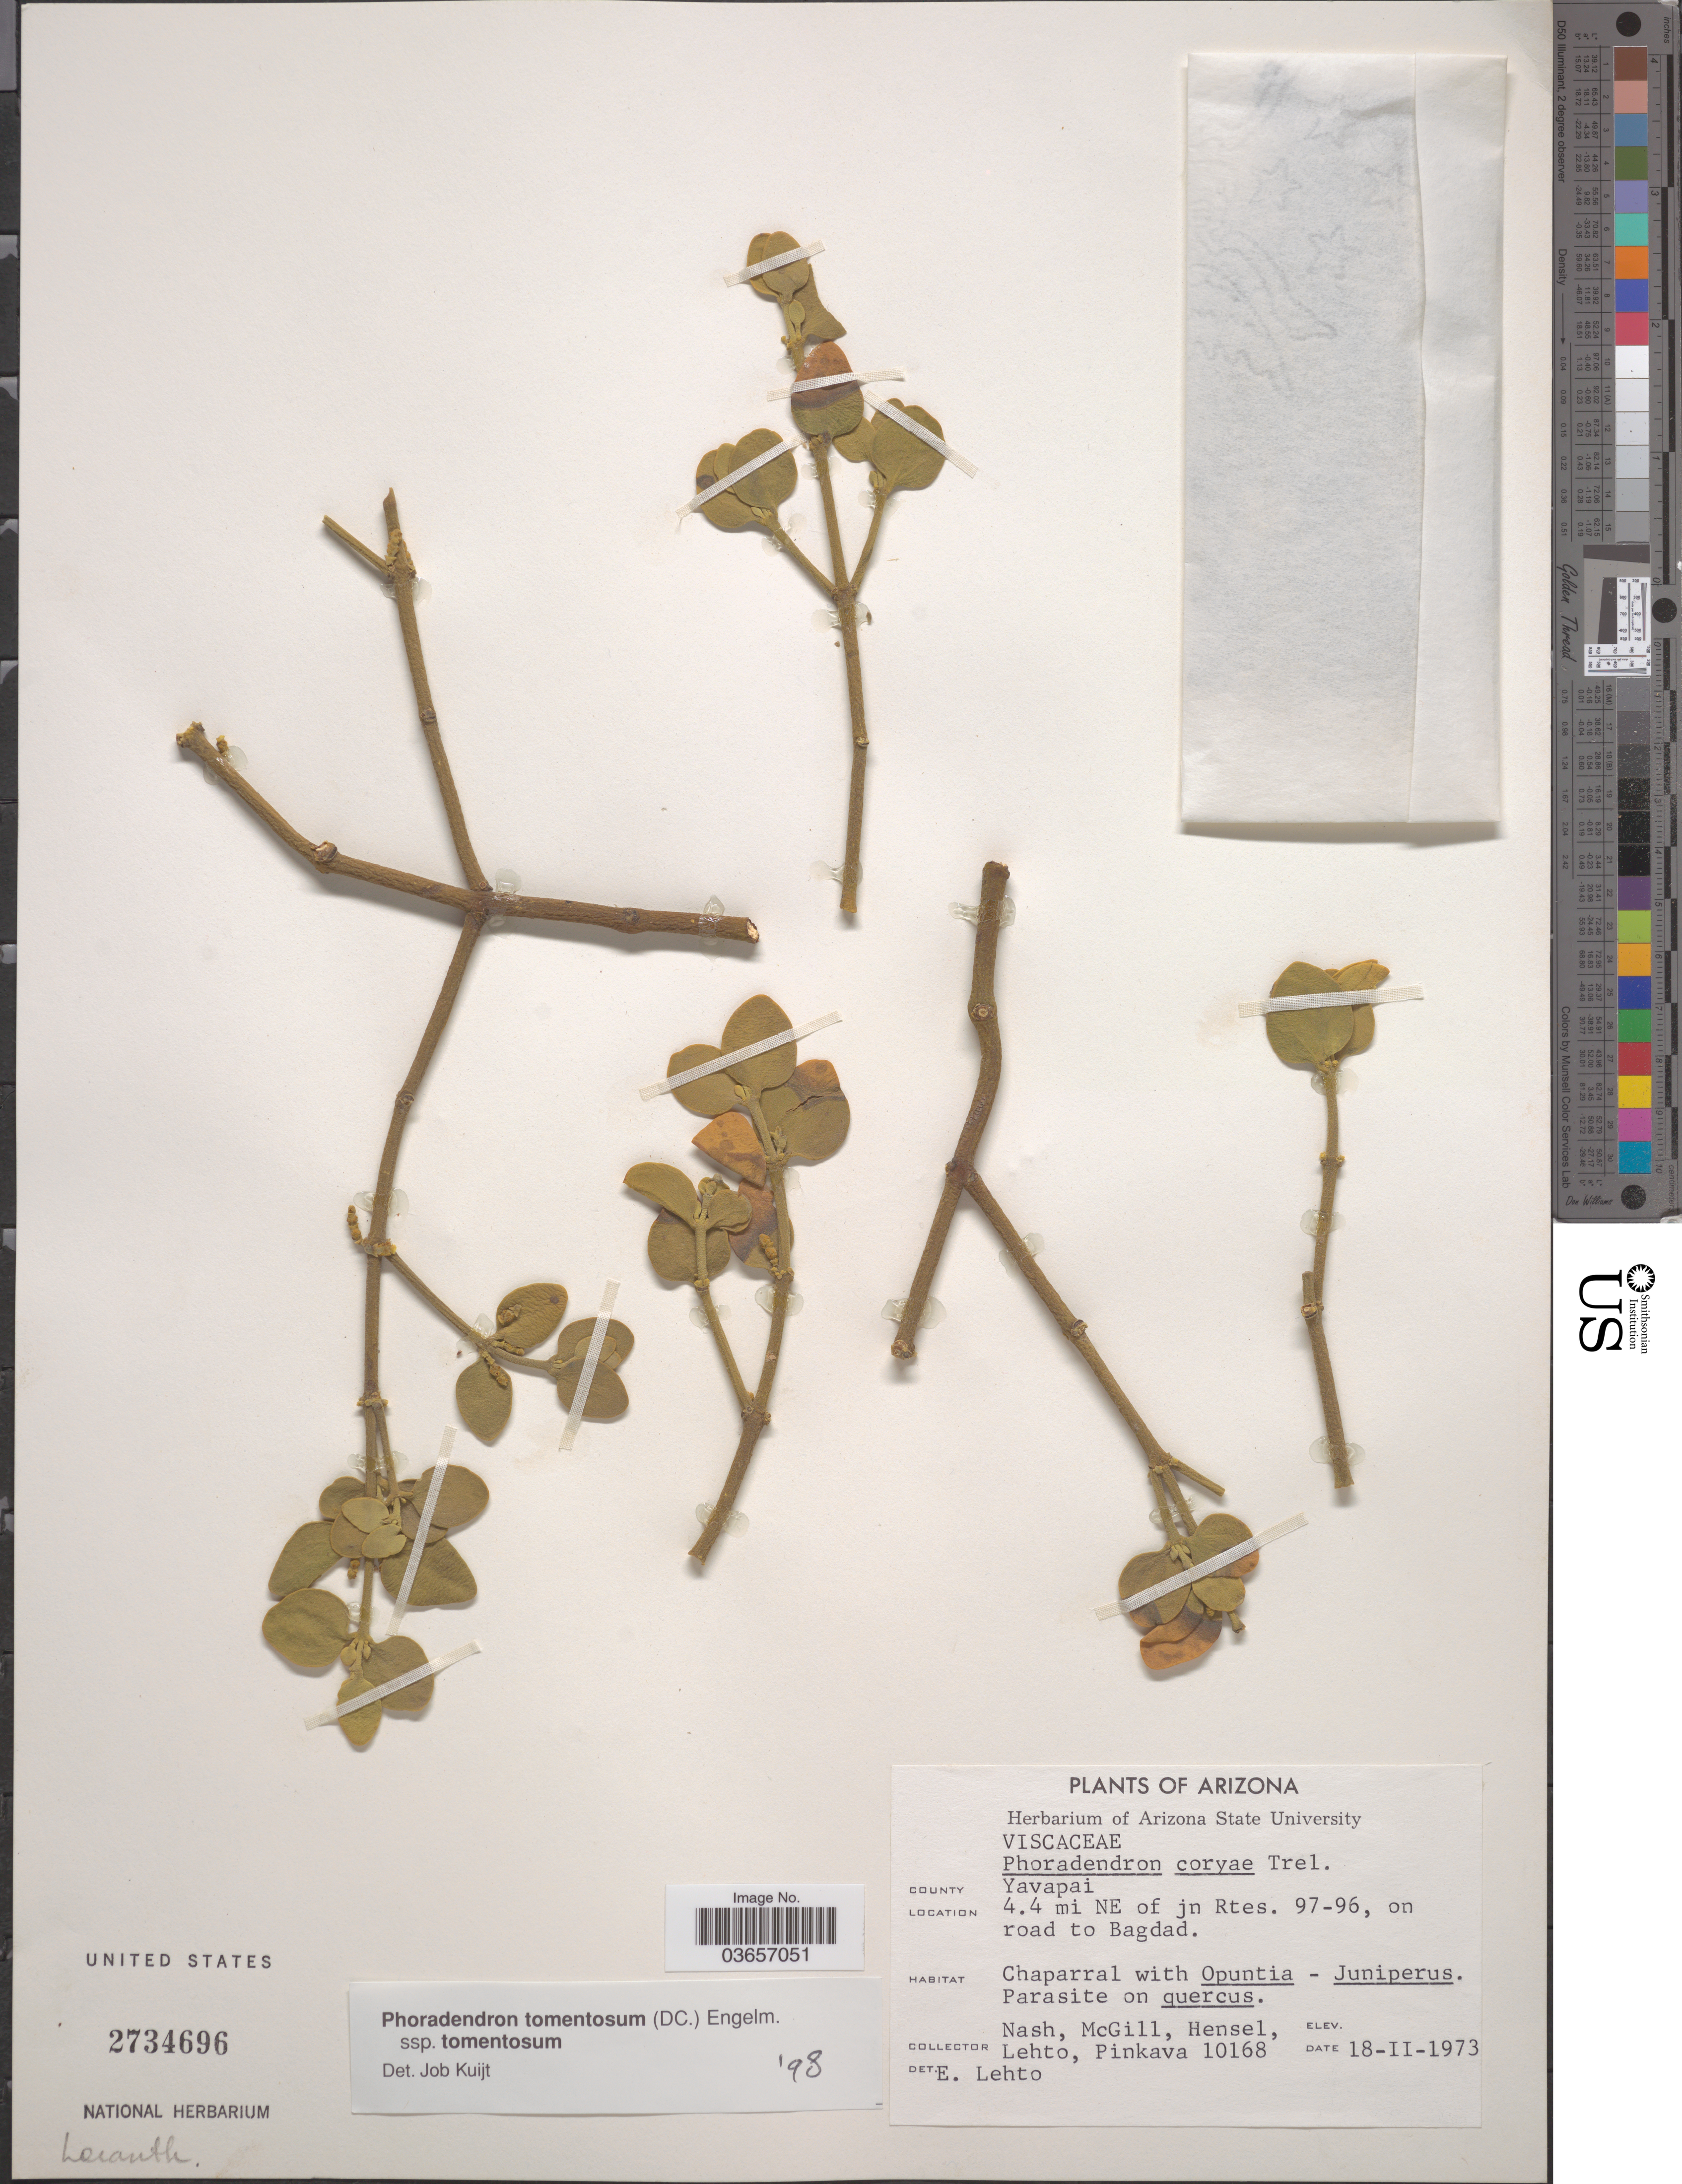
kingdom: Plantae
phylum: Tracheophyta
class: Magnoliopsida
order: Santalales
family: Viscaceae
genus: Phoradendron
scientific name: Phoradendron tomentosum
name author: DC.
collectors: -- Nash, -. McGill, -. Hensel, -. Lehto & -. Pinkava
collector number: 10168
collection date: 1973-02-18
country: United States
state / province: Arizona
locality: County Yavapai. 4.4 mi NE of jn Rtes. 97-96, on road to Bagdad.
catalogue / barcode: US 2734696